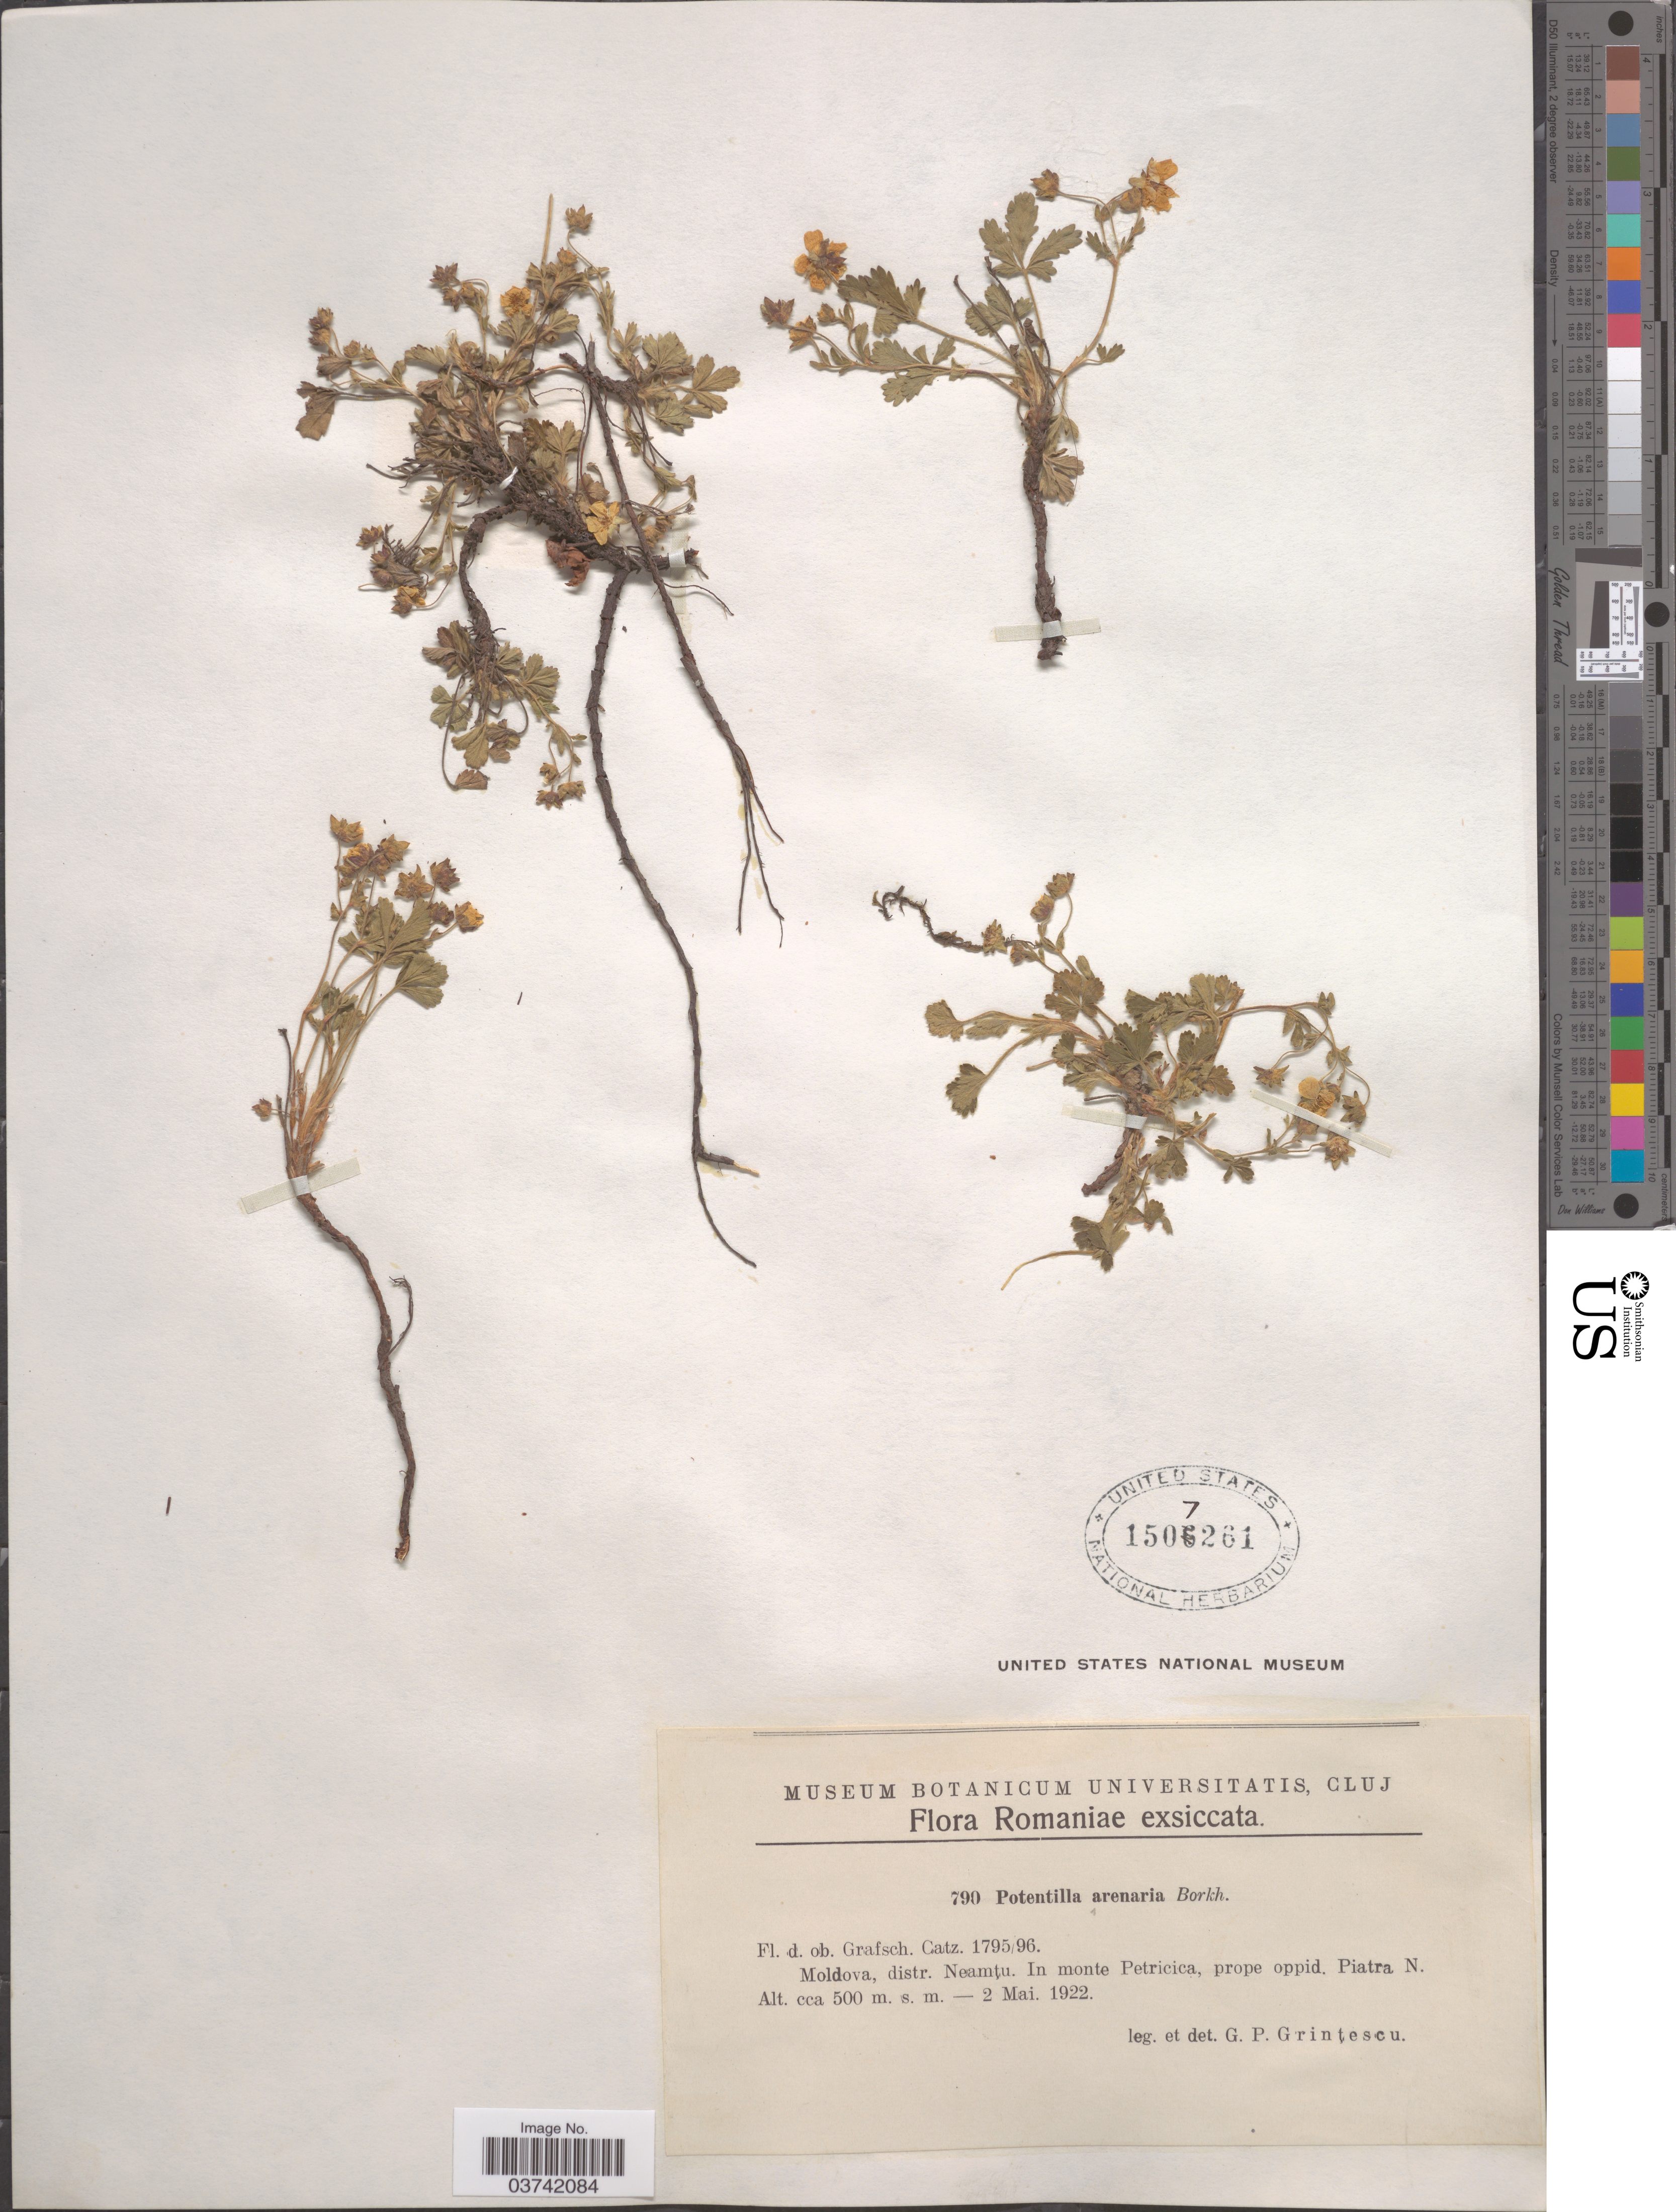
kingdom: Plantae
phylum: Tracheophyta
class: Magnoliopsida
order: Rosales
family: Rosaceae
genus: Potentilla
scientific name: Potentilla arenaria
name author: Borkh. et al.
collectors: G. Grintescu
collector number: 790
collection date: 1922-05-02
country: Romania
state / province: Neamt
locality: Moldova, distr. Neamţu. In monte Petricica, prope oppid. Piatra N.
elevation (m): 500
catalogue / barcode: US 1507261